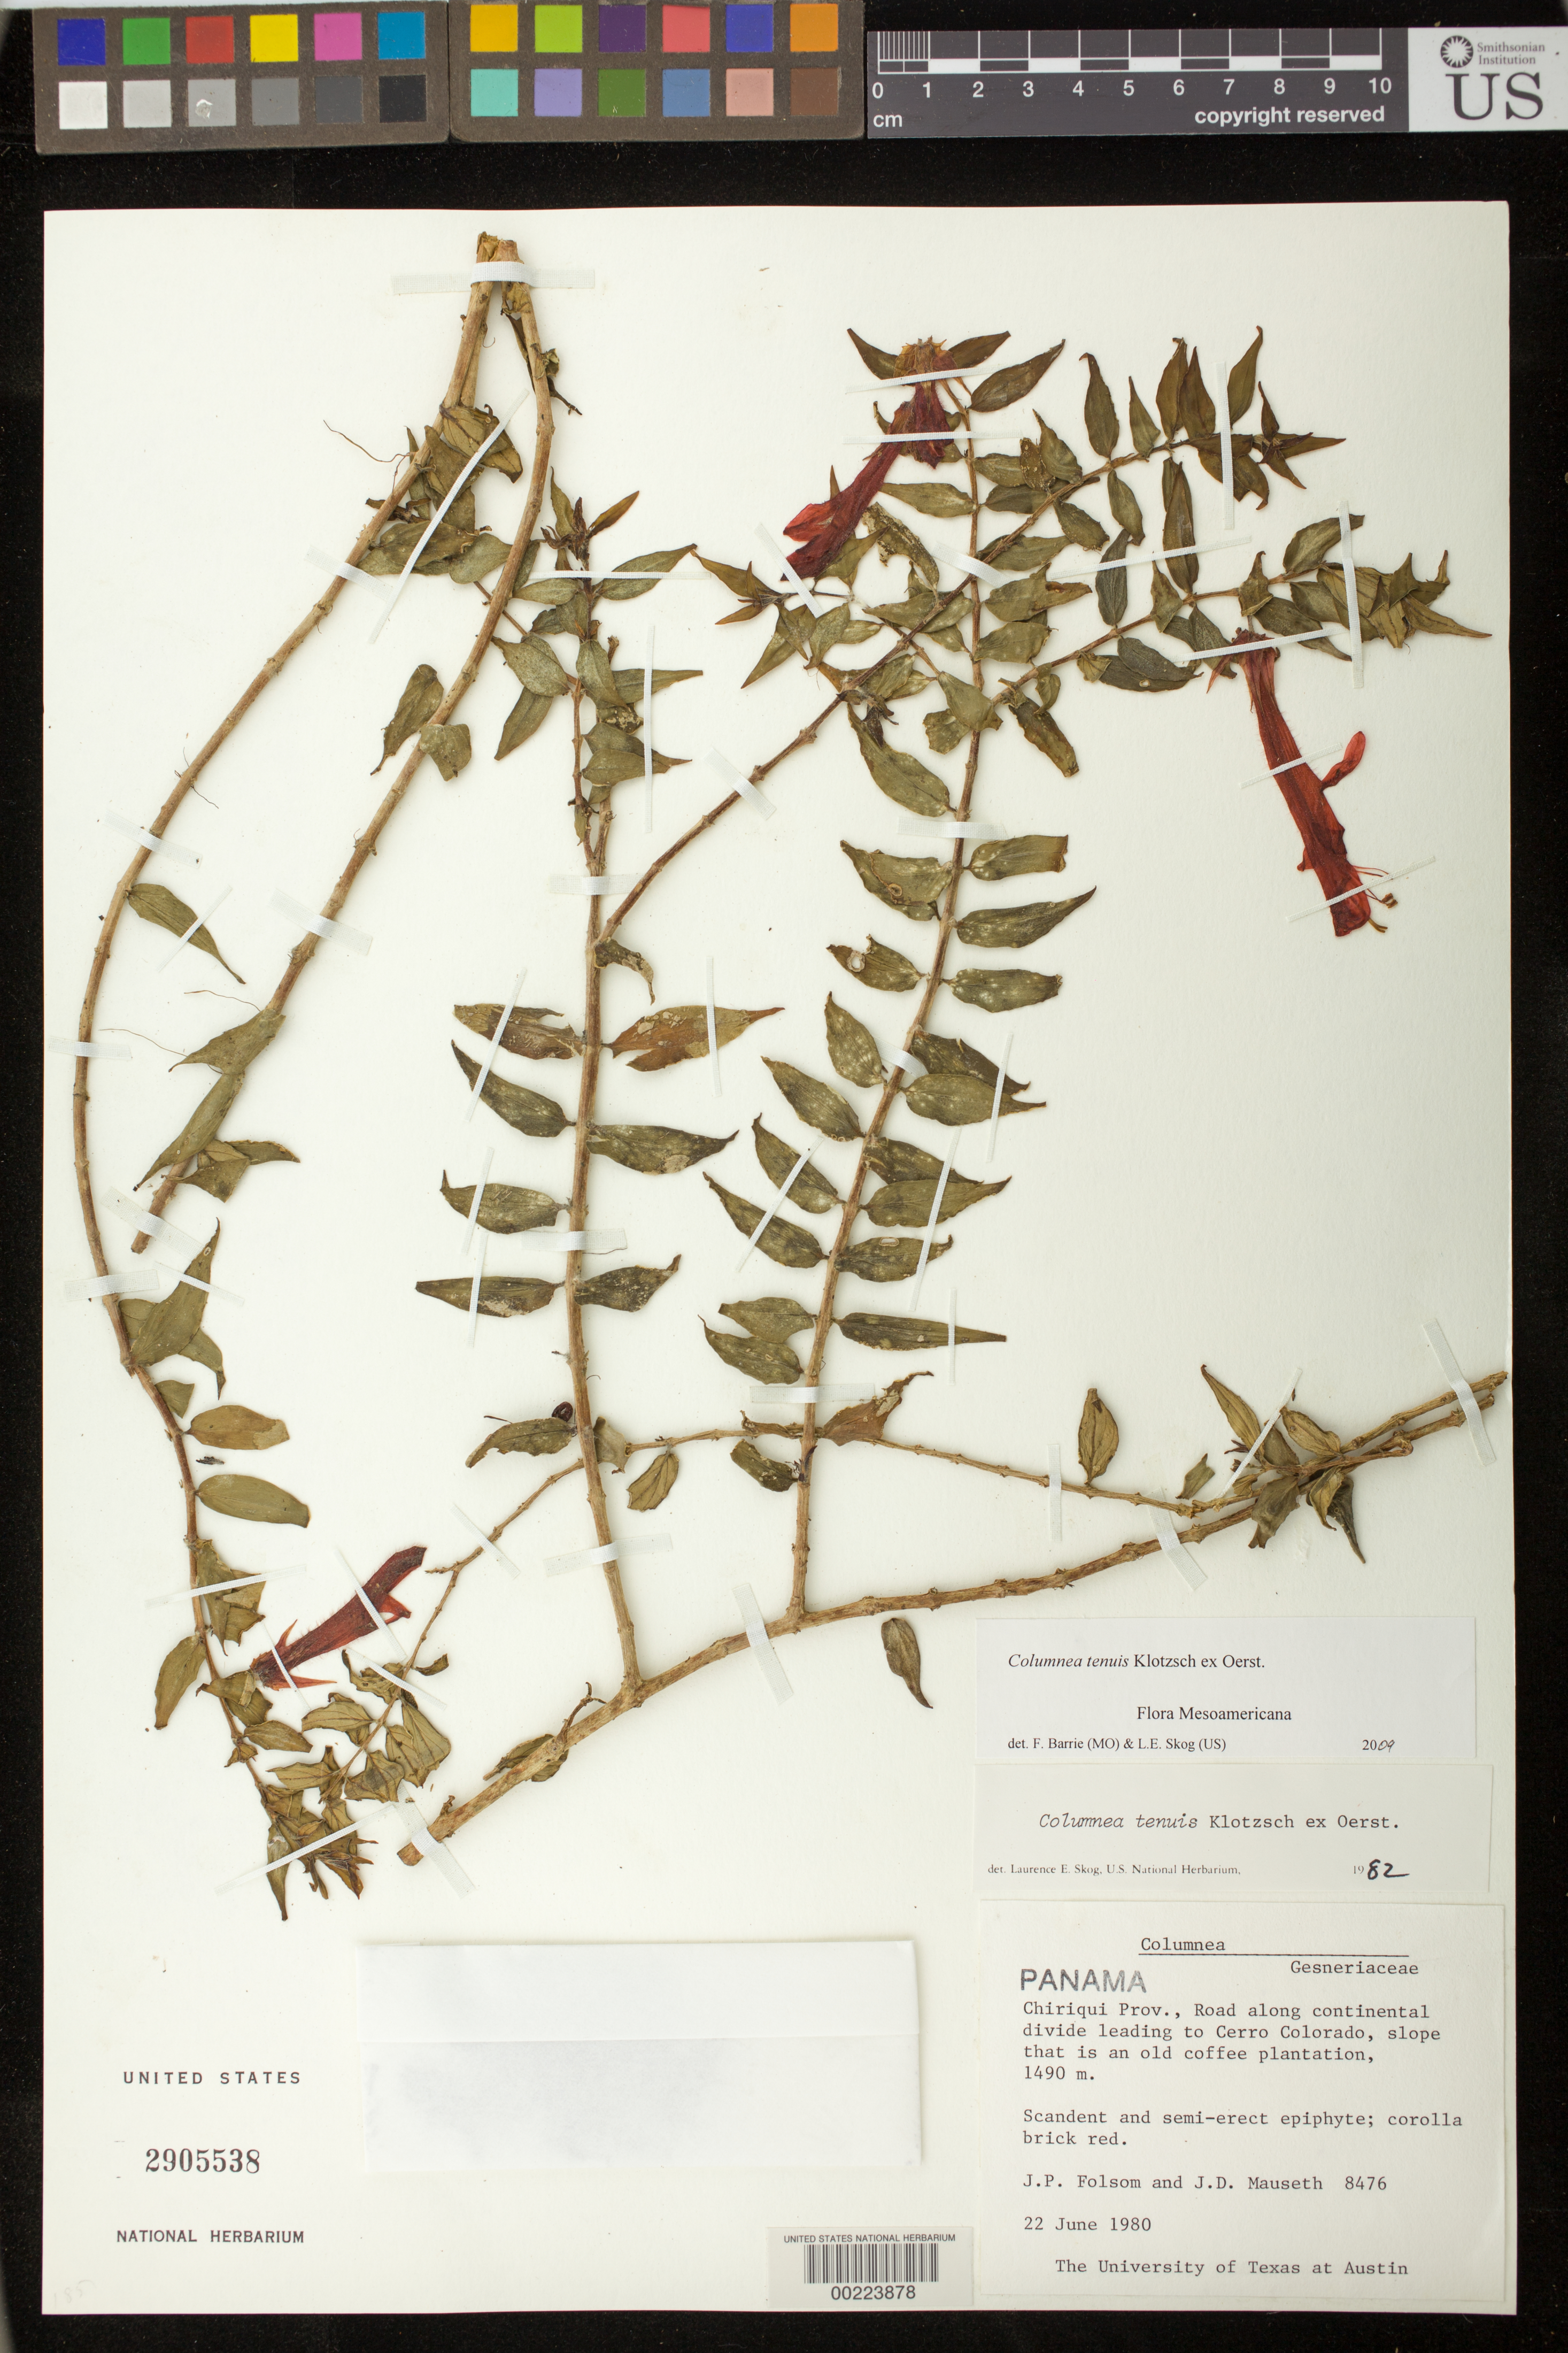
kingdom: Plantae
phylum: Tracheophyta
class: Magnoliopsida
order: Lamiales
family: Gesneriaceae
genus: Columnea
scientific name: Columnea tenuis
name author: Klotzsch ex Oerst.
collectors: J. P. Folsom & J. Mauseth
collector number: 8476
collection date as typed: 22 Jun 1980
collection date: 1980-06-22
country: Panama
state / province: Chiriquí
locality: Road along continental divide leading to Cerro Colorado, slope that is old coffee plantation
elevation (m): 1490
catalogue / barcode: US 2905538